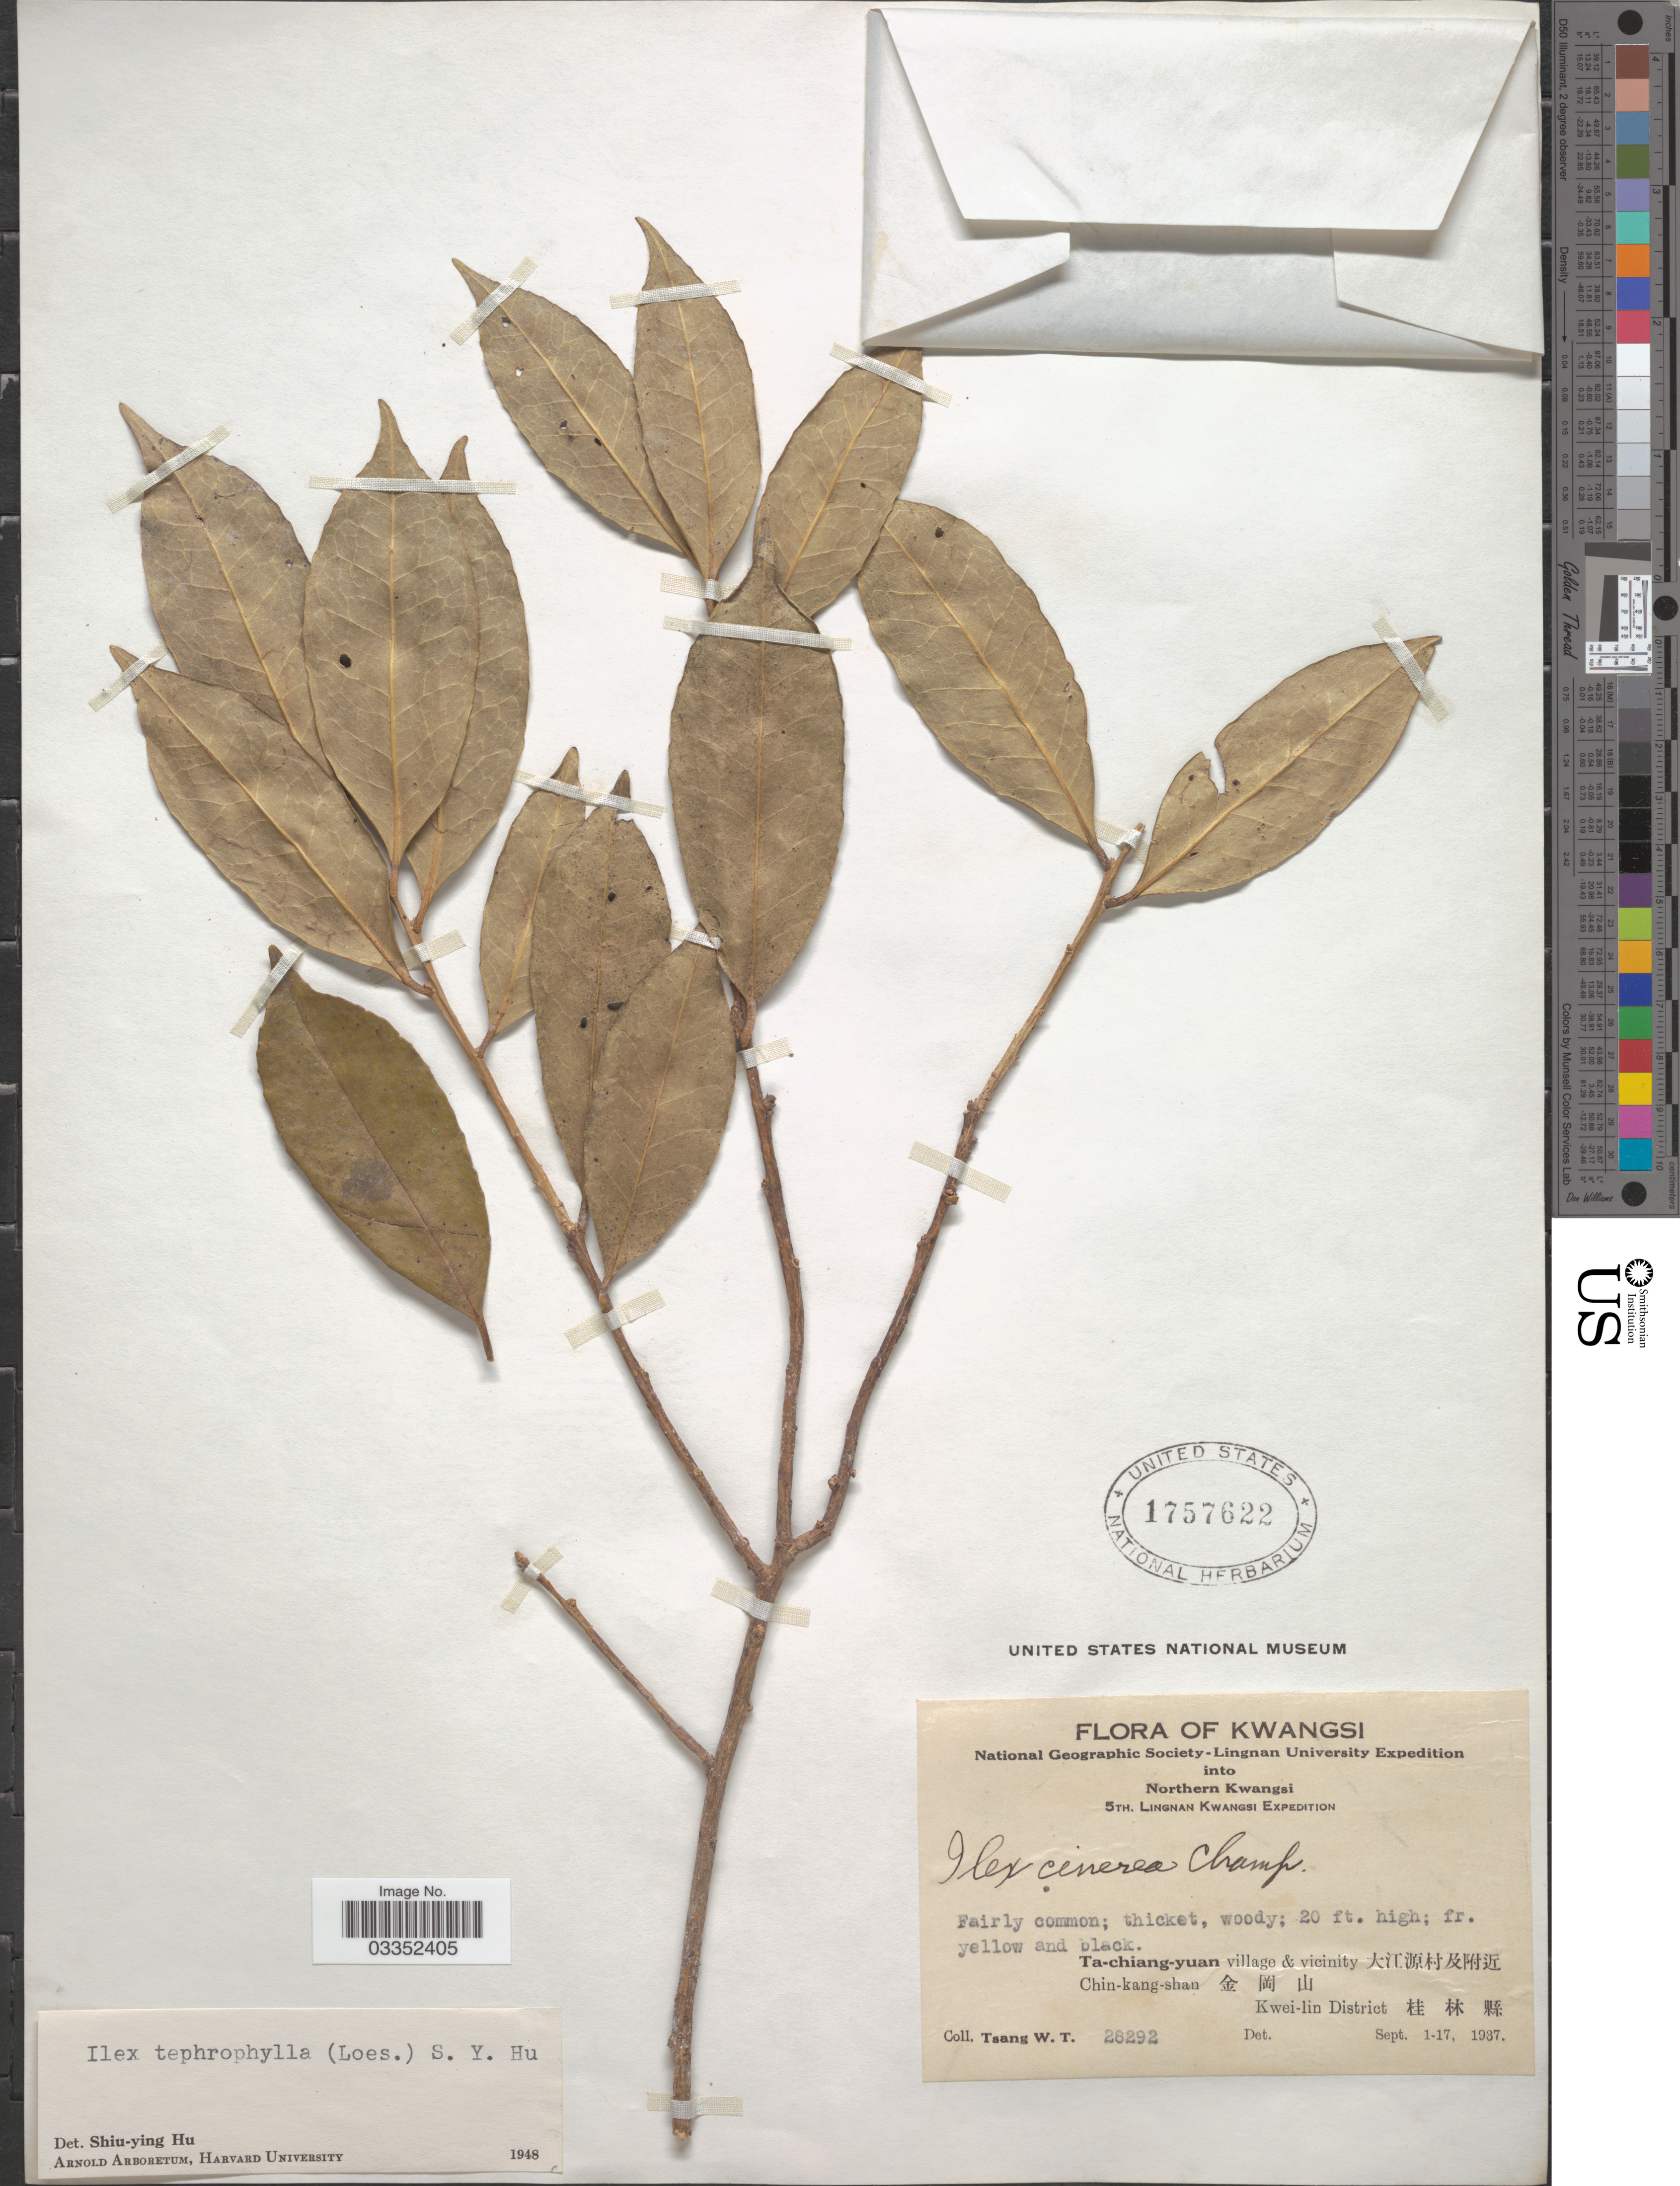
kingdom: Plantae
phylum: Tracheophyta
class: Magnoliopsida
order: Aquifoliales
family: Aquifoliaceae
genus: Ilex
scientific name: Ilex tephrophylla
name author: (Loes.) S.Y. Hu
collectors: W. T. Tsang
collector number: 28292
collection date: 1937-09-01/1937-09-17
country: China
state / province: Guangxi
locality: Kwangsi, Northern Kwangsi, Ta-chiang-yuan village & vicinity X, Chin-kang-shan X, Kwei-lin District X.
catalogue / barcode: US 1757622